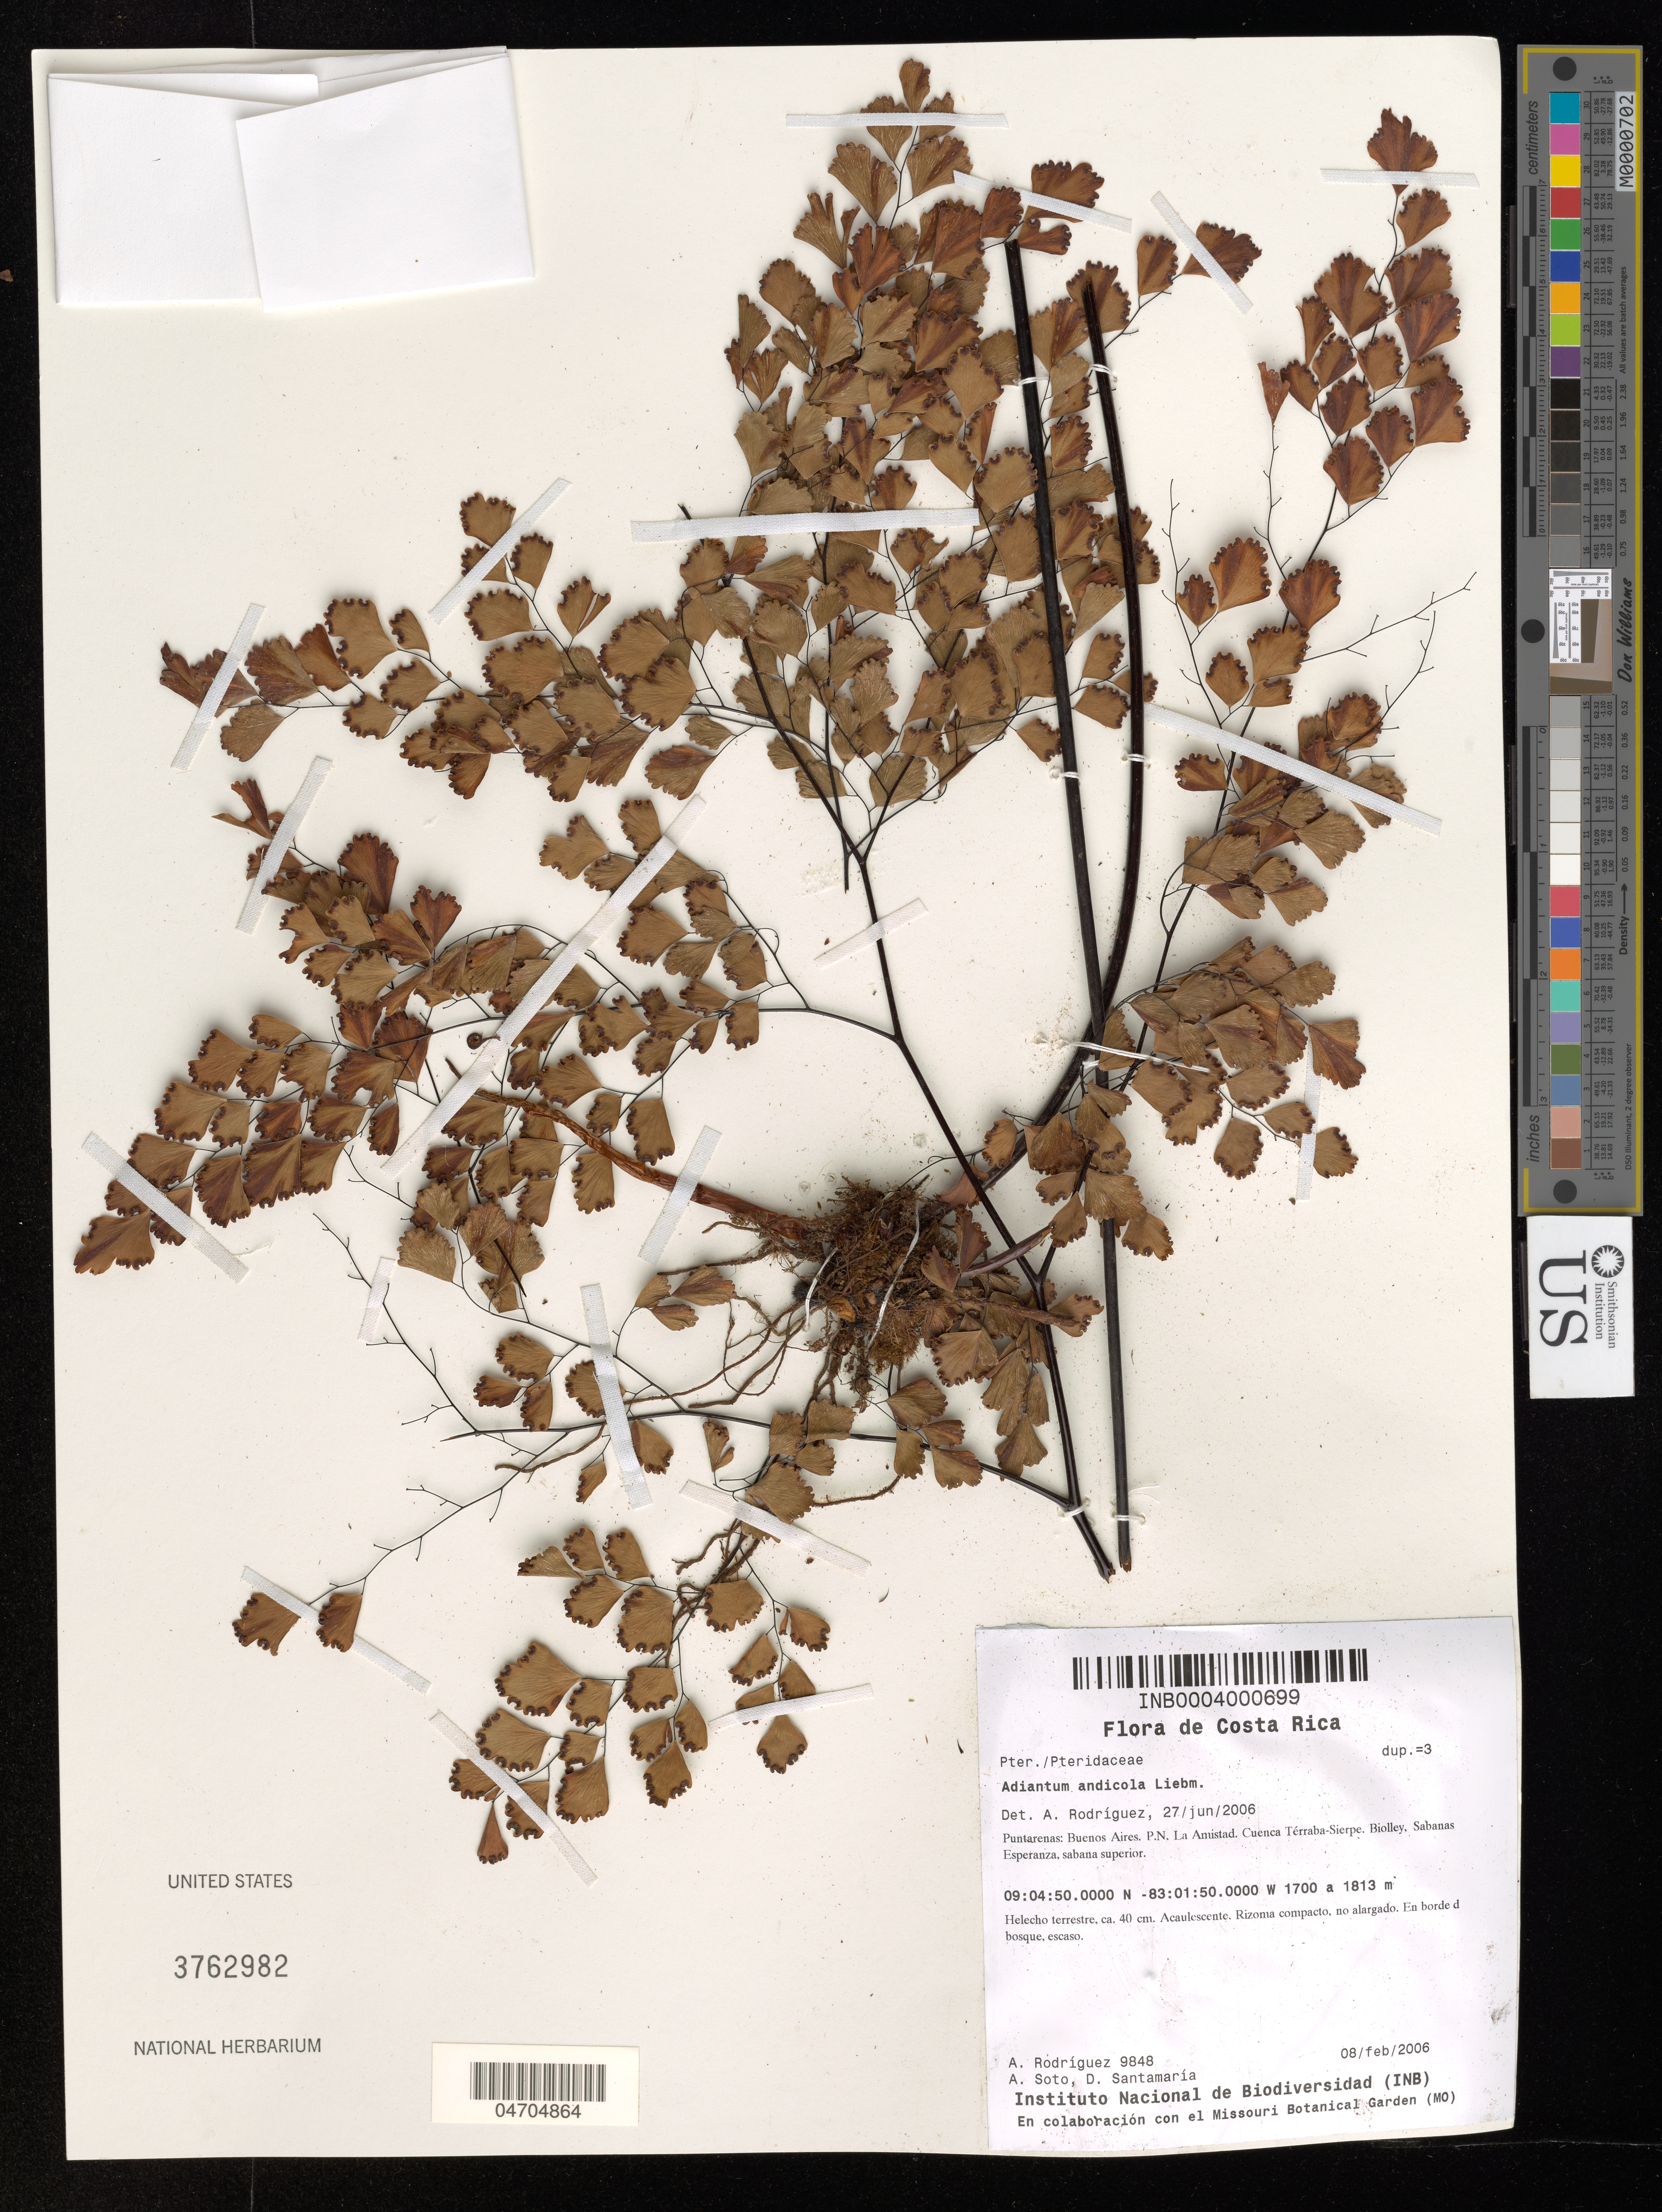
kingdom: Plantae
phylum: Tracheophyta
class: Polypodiopsida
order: Polypodiales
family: Pteridaceae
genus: Adiantum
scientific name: Adiantum andicola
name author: Liebm.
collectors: A. Rodríguez, A. Soto & D. Santamaria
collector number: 9848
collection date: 2006-02-08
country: Costa Rica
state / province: Puntarenas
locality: Buenos Aires. P. N. La Amistad. Cuenca Térraba-Sierpe. Biolley. Sabanas Esperanza, sabana superior.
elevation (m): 1700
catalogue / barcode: US 3762982